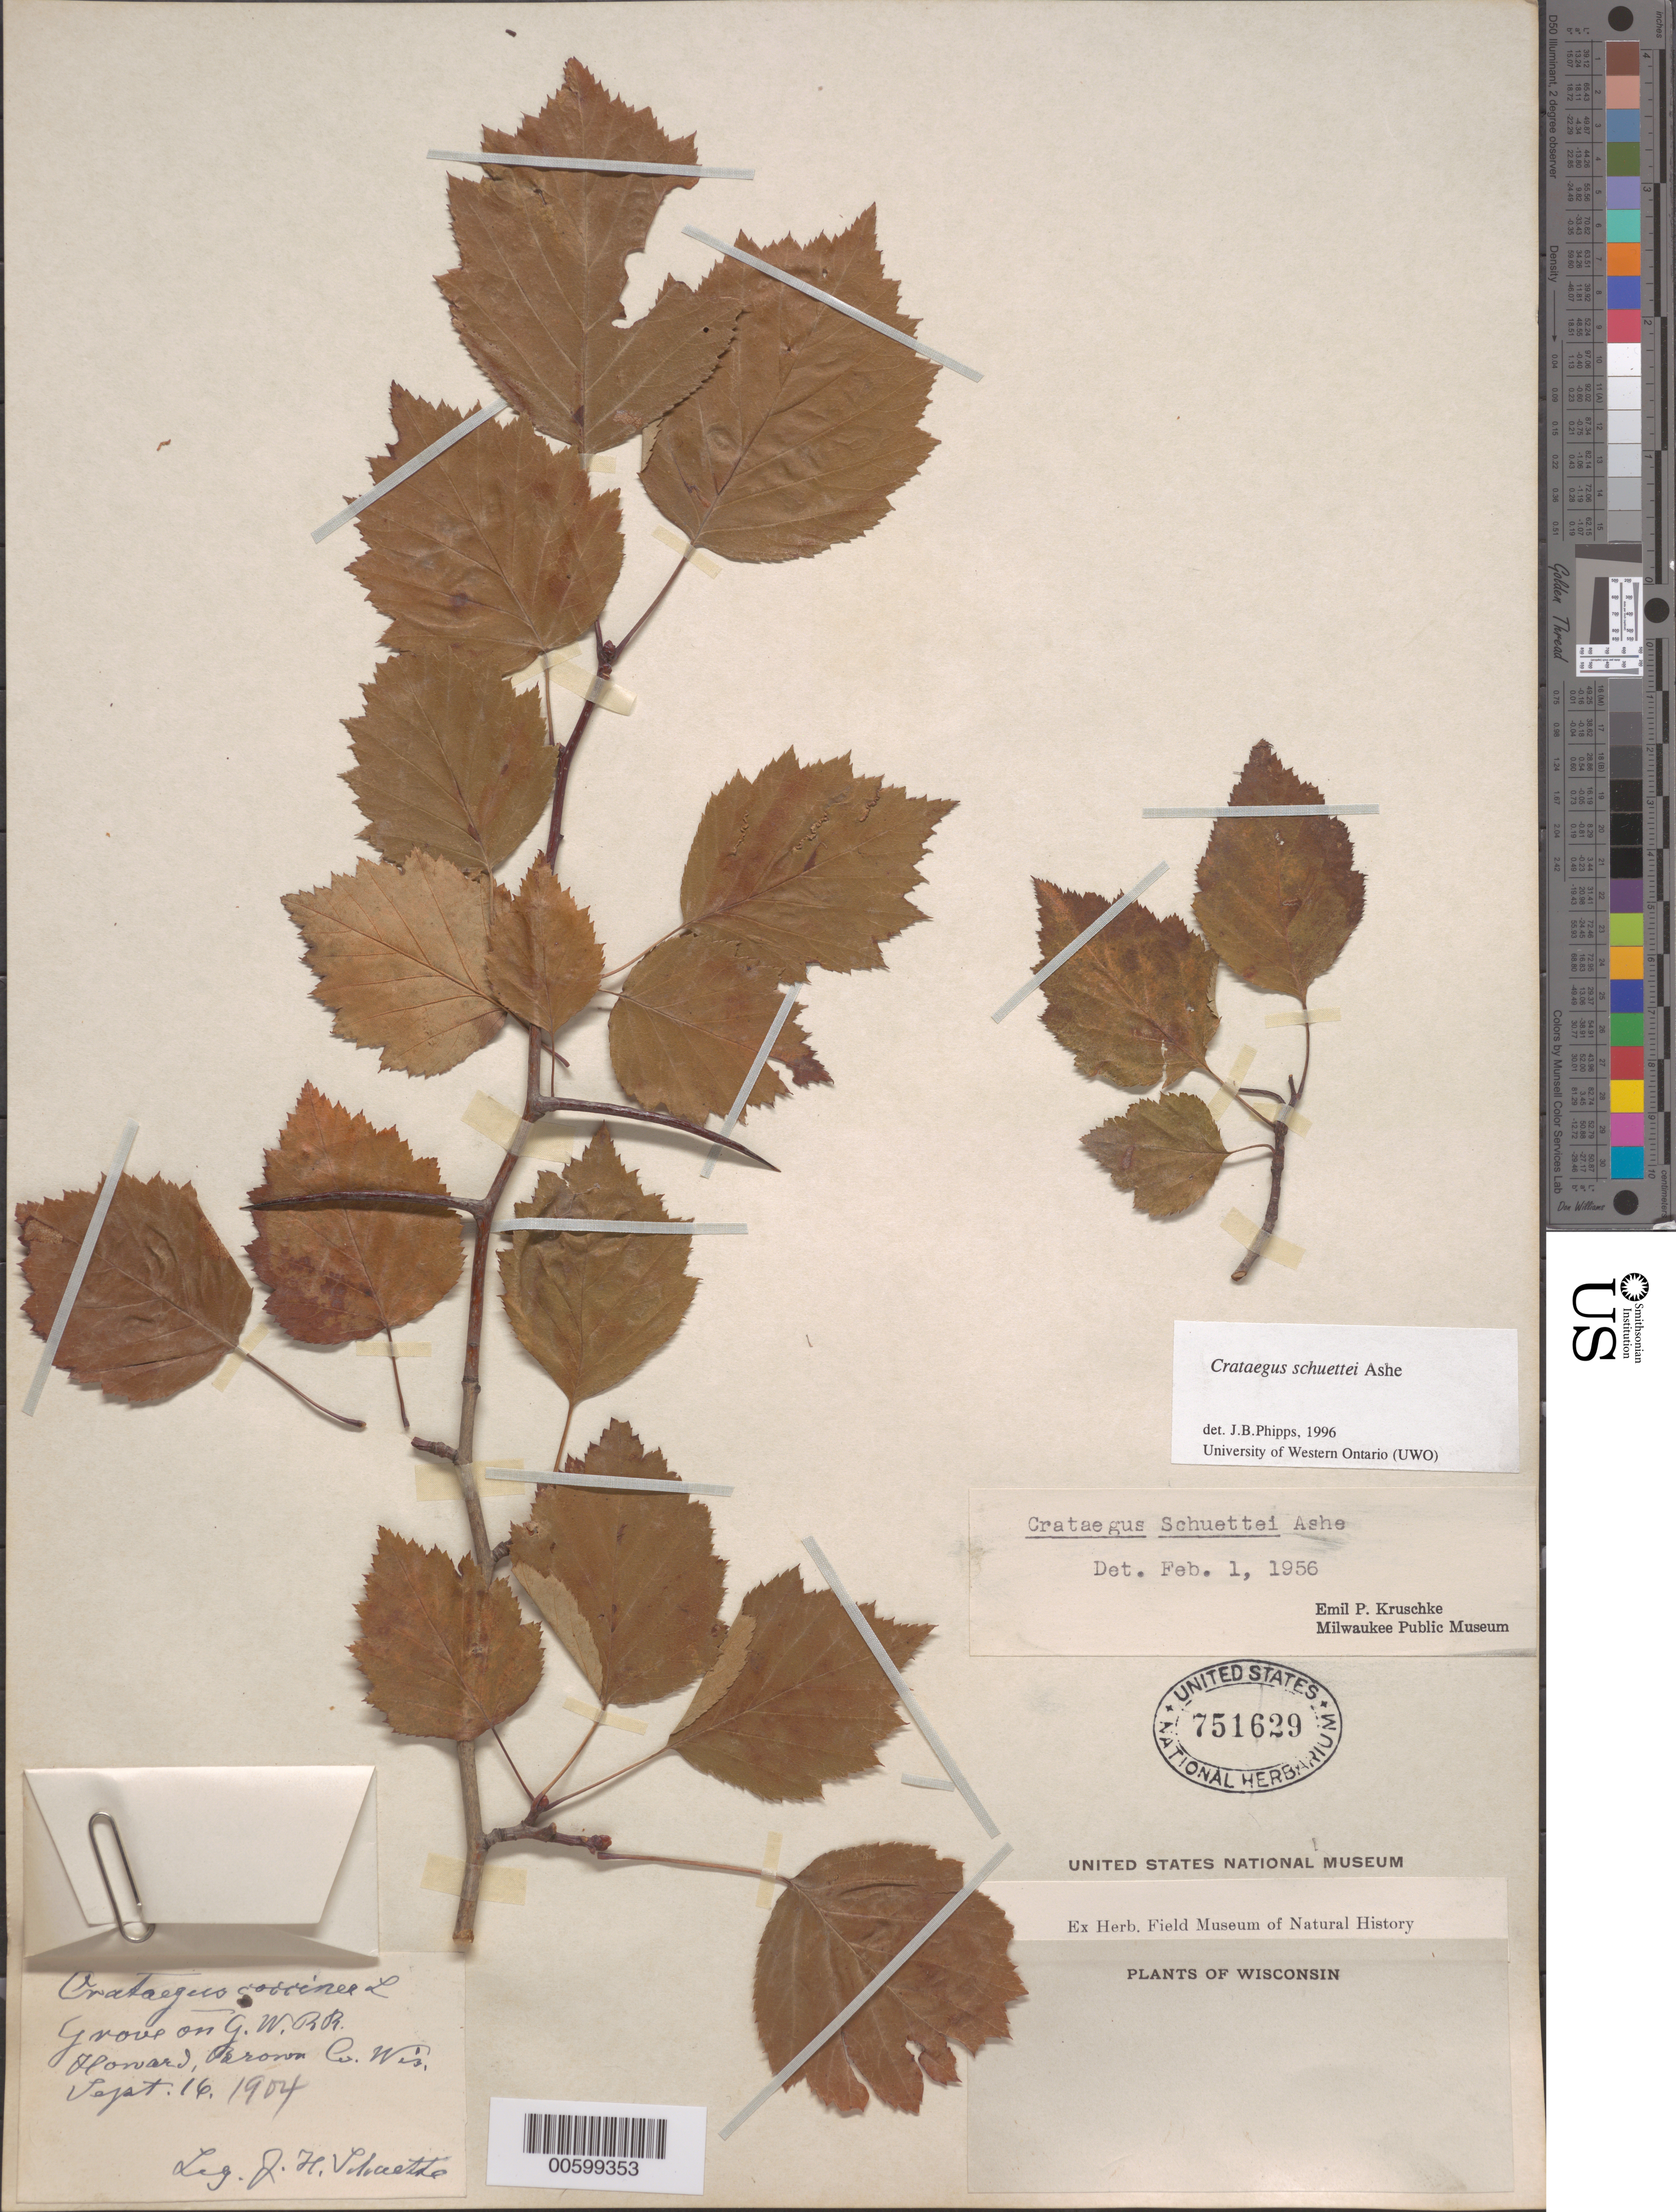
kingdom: Plantae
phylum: Tracheophyta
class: Magnoliopsida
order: Rosales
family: Rosaceae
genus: Crataegus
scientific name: Crataegus schuettei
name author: Ashe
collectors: J. H. Schuette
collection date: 1904-09-16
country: United States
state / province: Wisconsin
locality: Grove on G. W. RR. Brown Co.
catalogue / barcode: US 751629